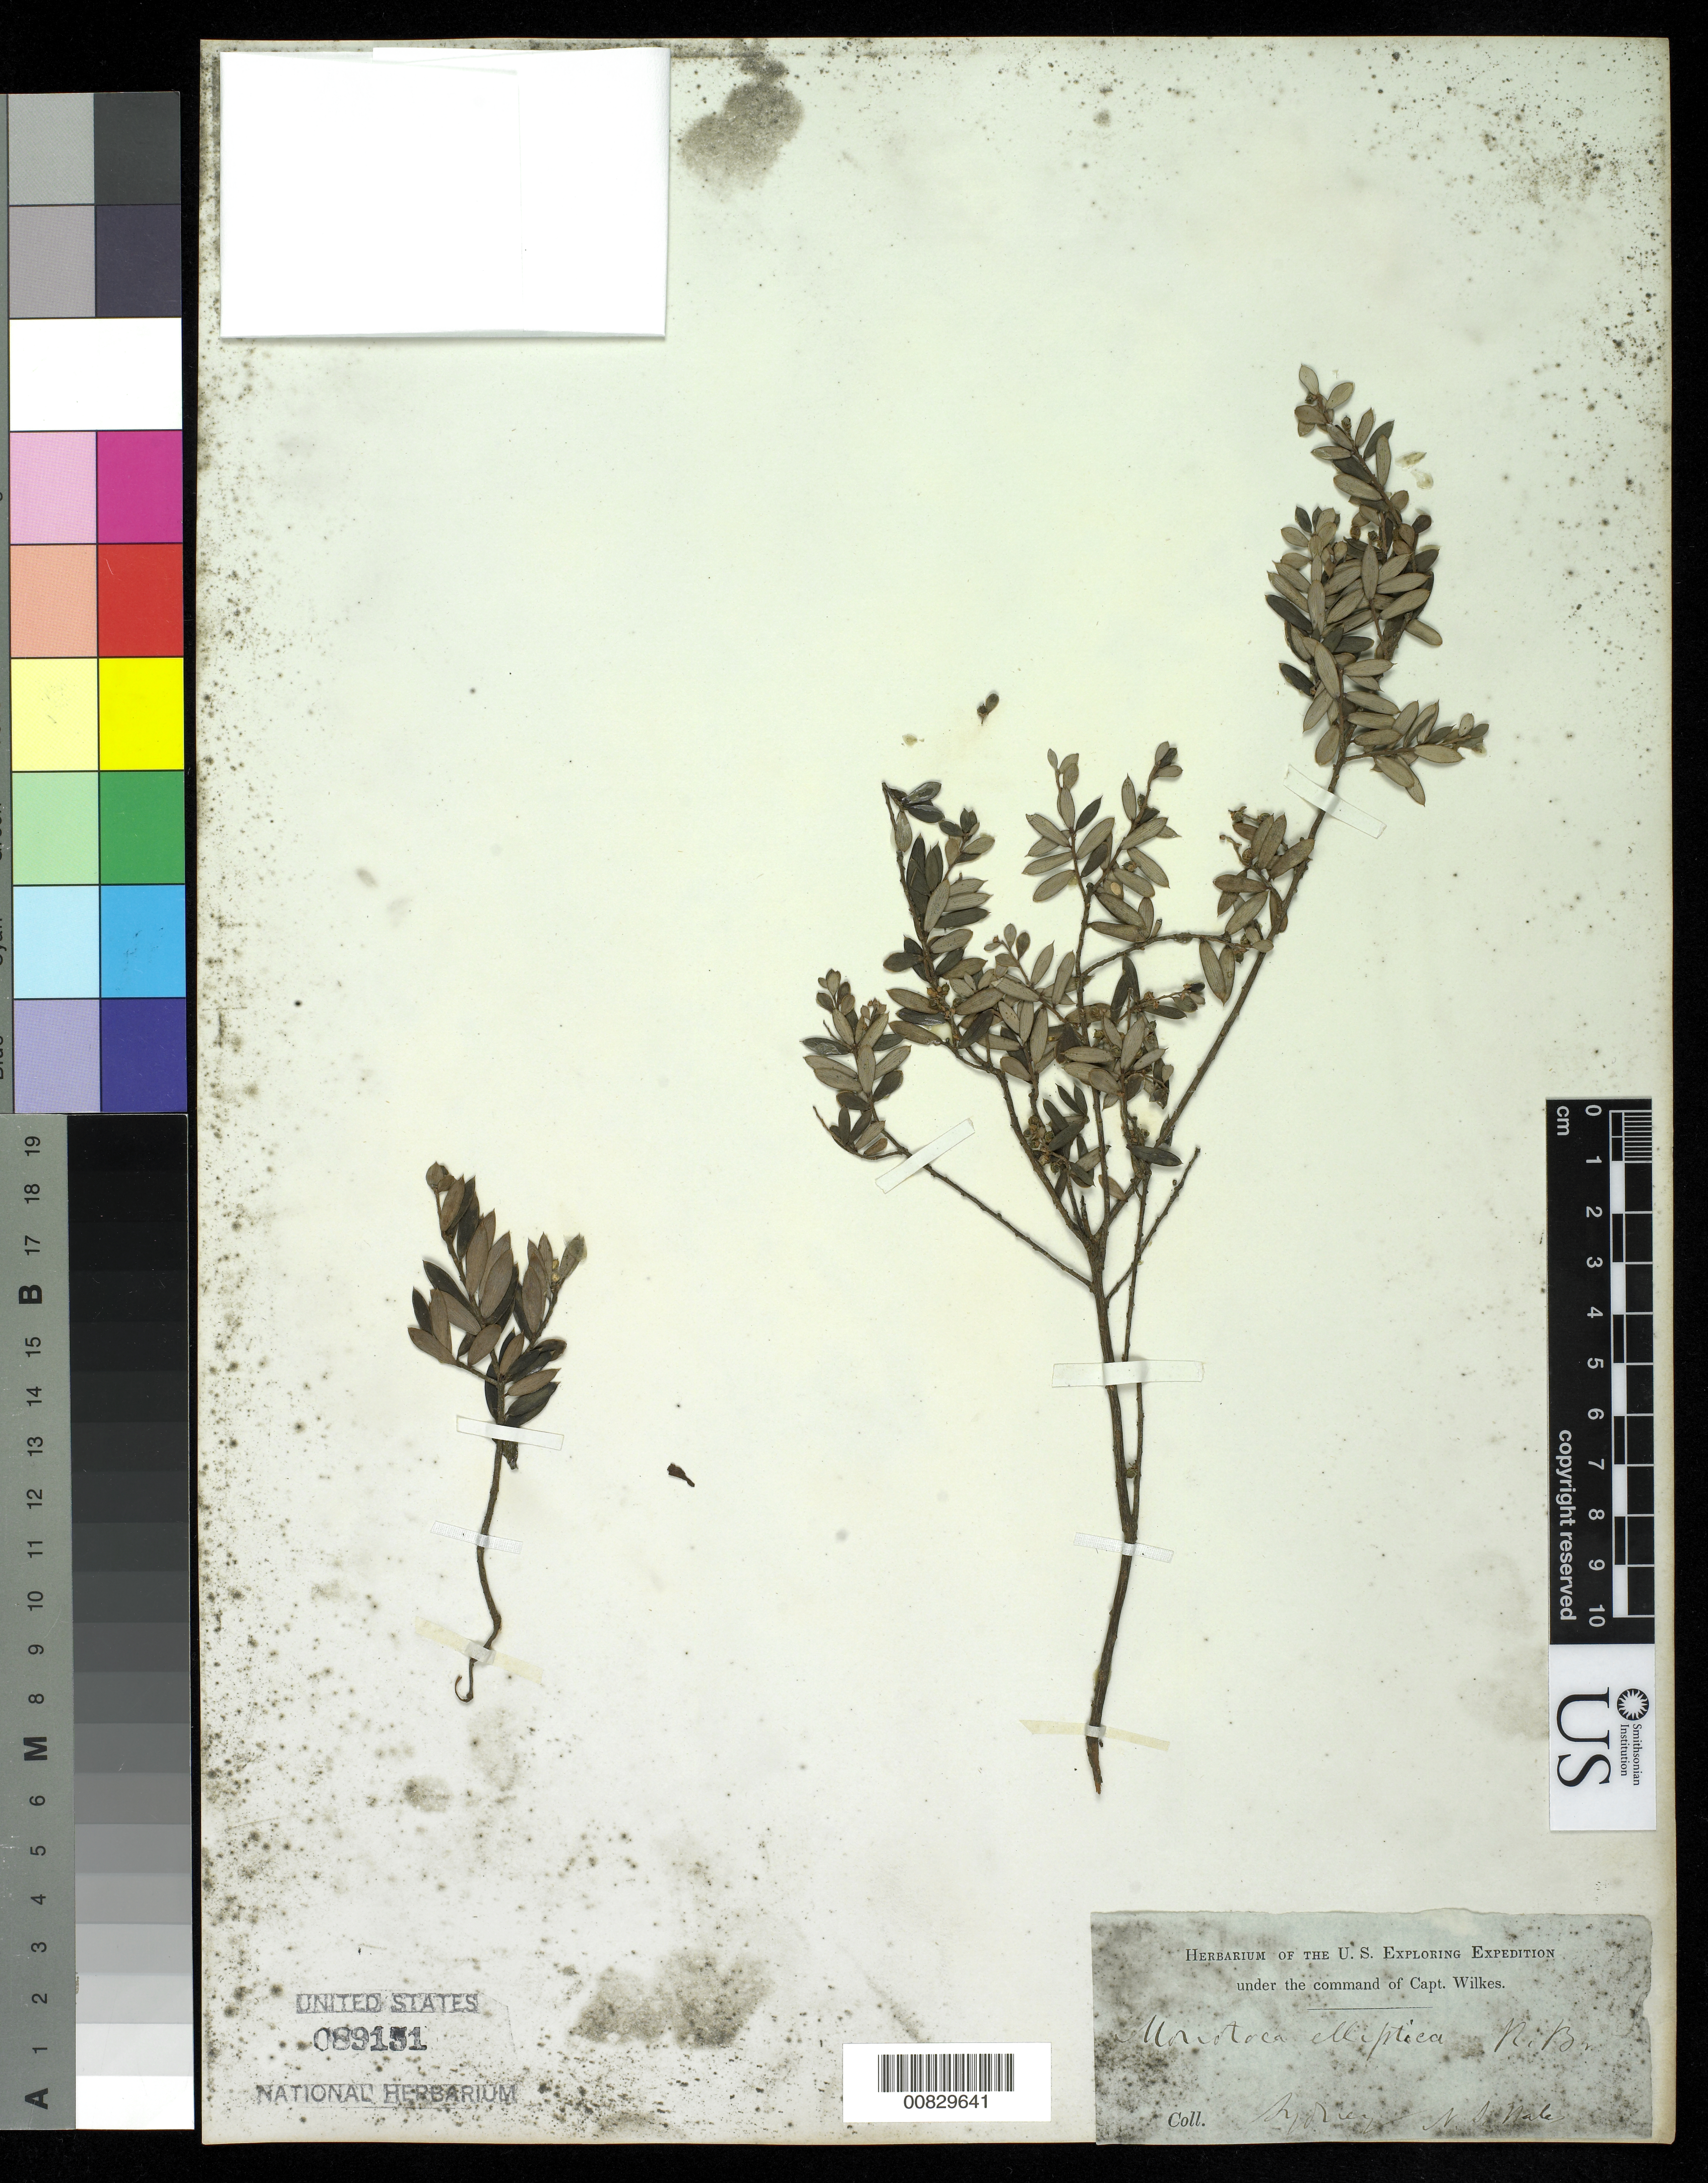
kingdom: Plantae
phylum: Tracheophyta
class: Magnoliopsida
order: Ericales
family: Ericaceae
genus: Monotoca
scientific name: Monotoca elliptica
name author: (Sm.) R. Br.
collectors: Wilkes Explor. Exped.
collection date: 1838/1842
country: Australia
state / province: New South Wales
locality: Sydney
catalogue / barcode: US 89151